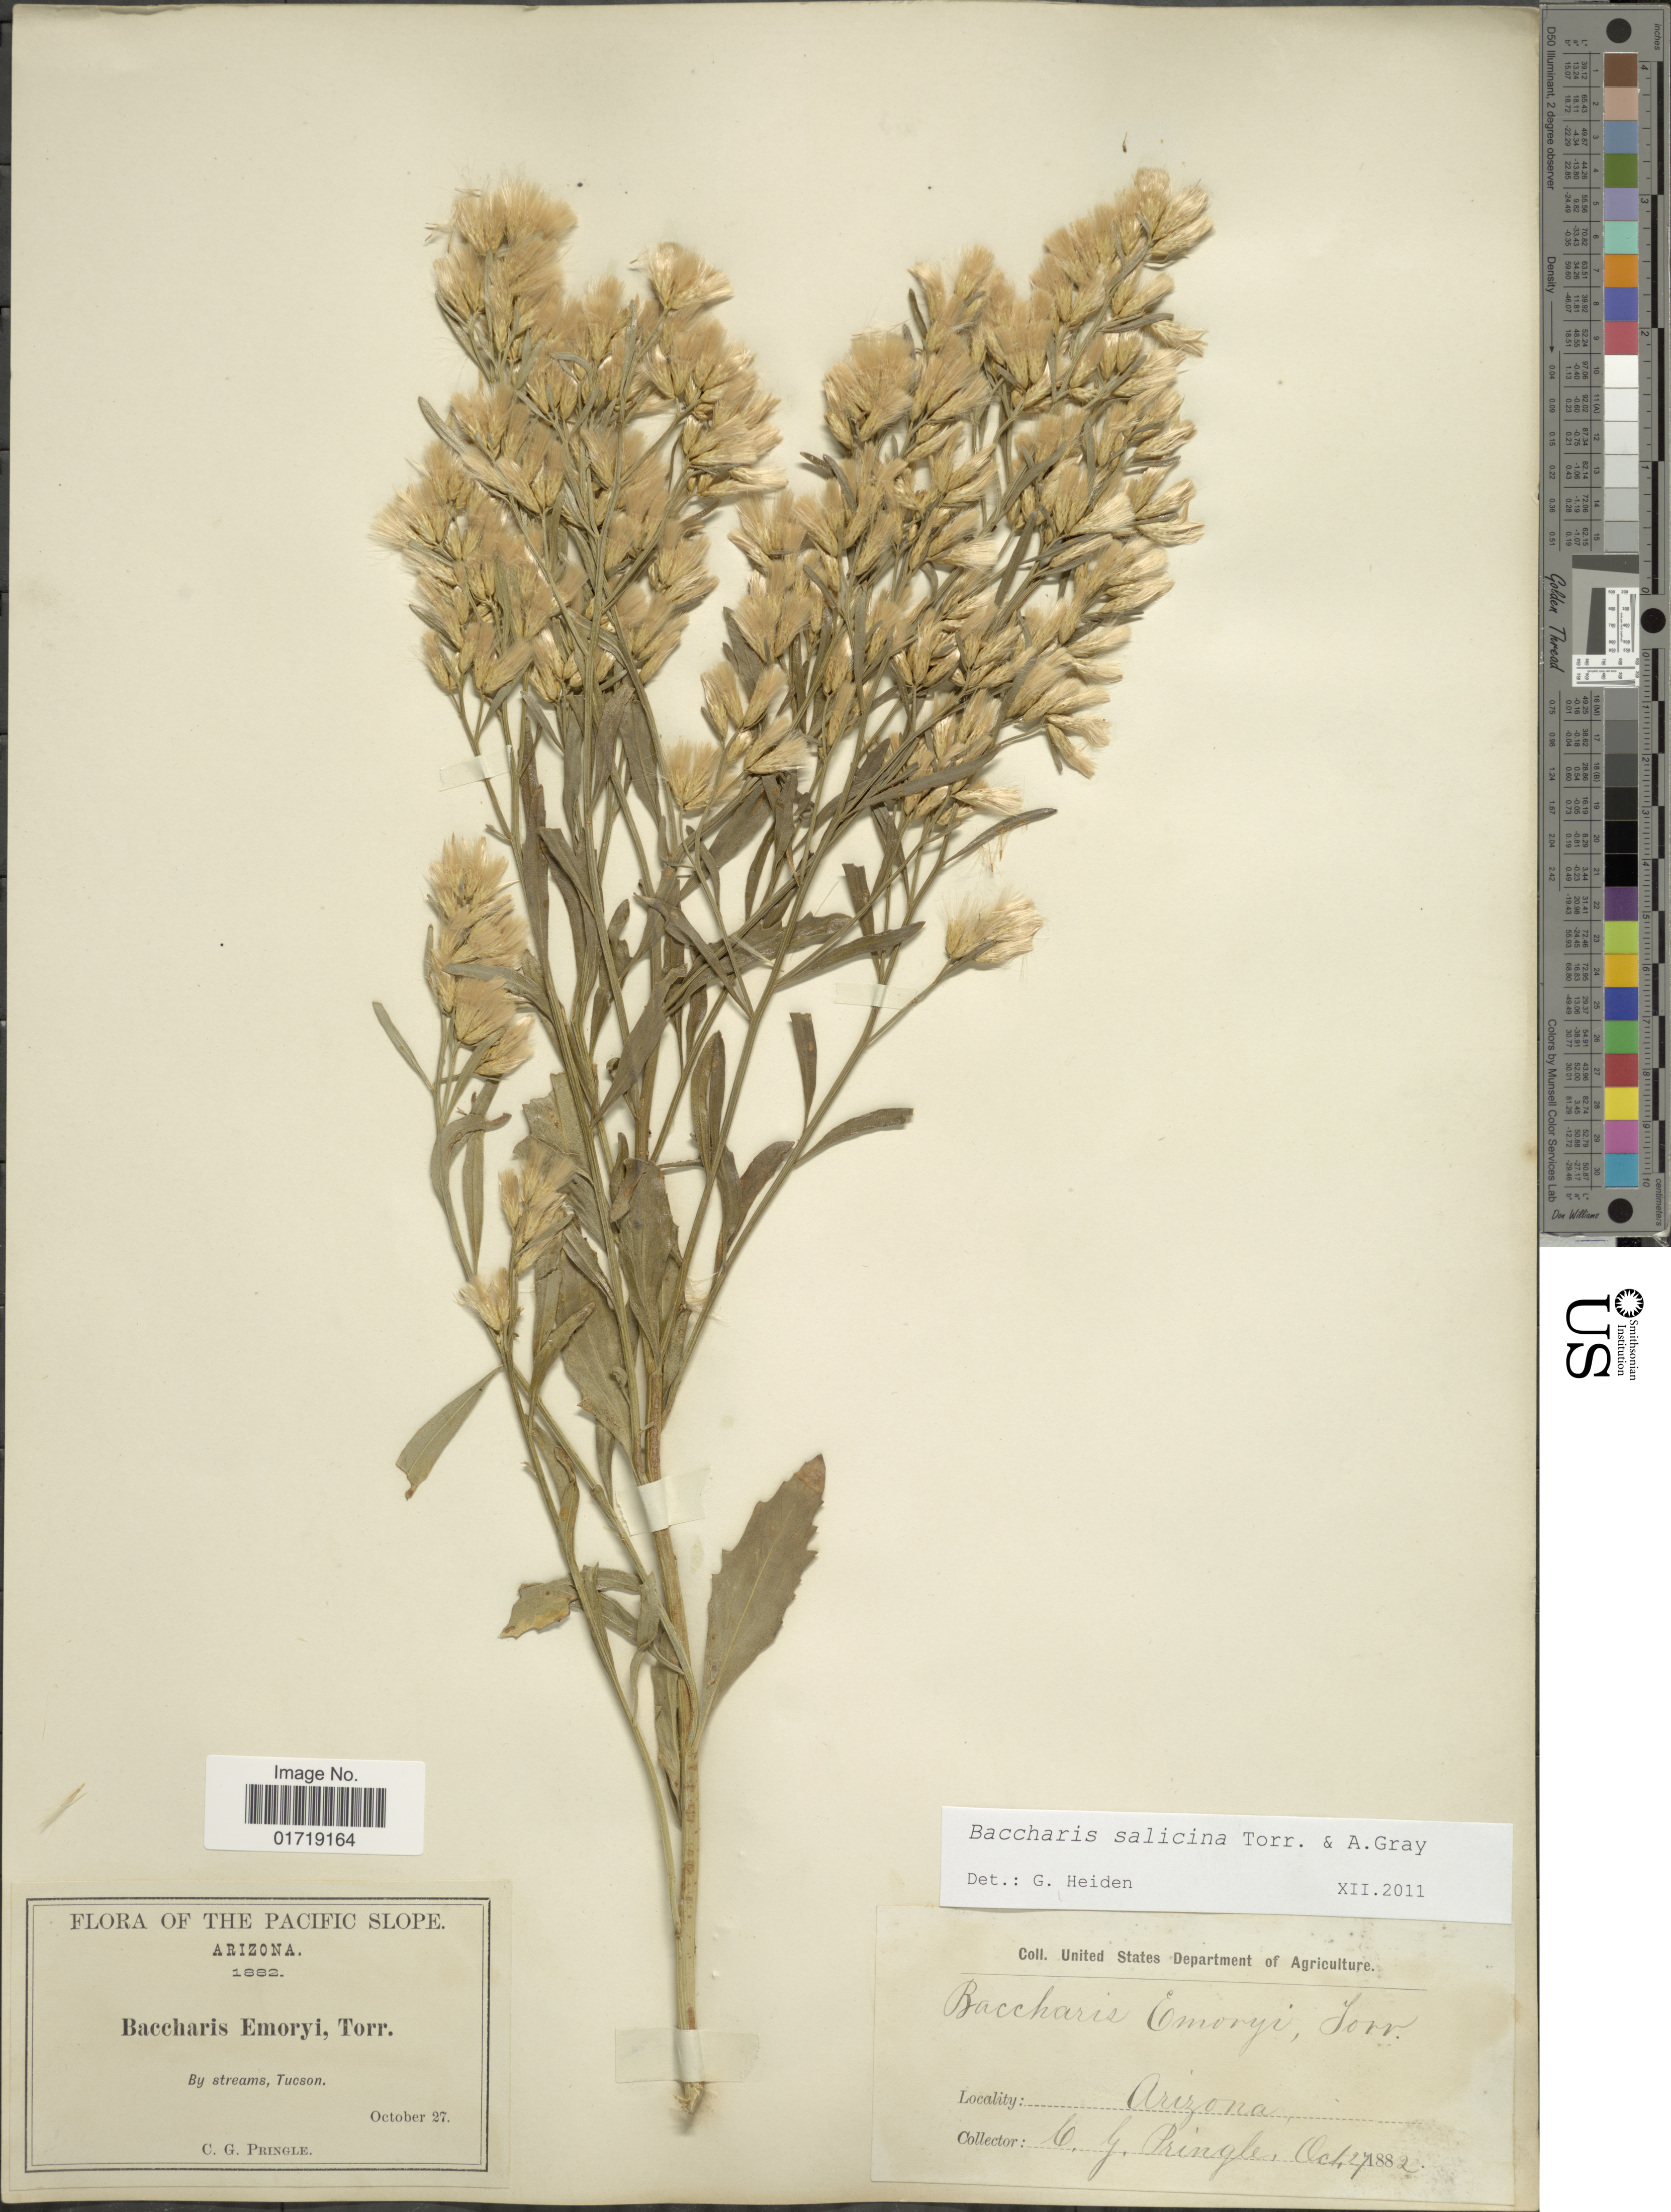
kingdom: Plantae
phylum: Tracheophyta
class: Magnoliopsida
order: Asterales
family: Asteraceae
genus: Baccharis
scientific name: Baccharis salicina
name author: Torr. & A. Gray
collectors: C. G. Pringle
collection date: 1882-10-27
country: United States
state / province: Arizona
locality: The Pacific Slope, By stream, Tucson